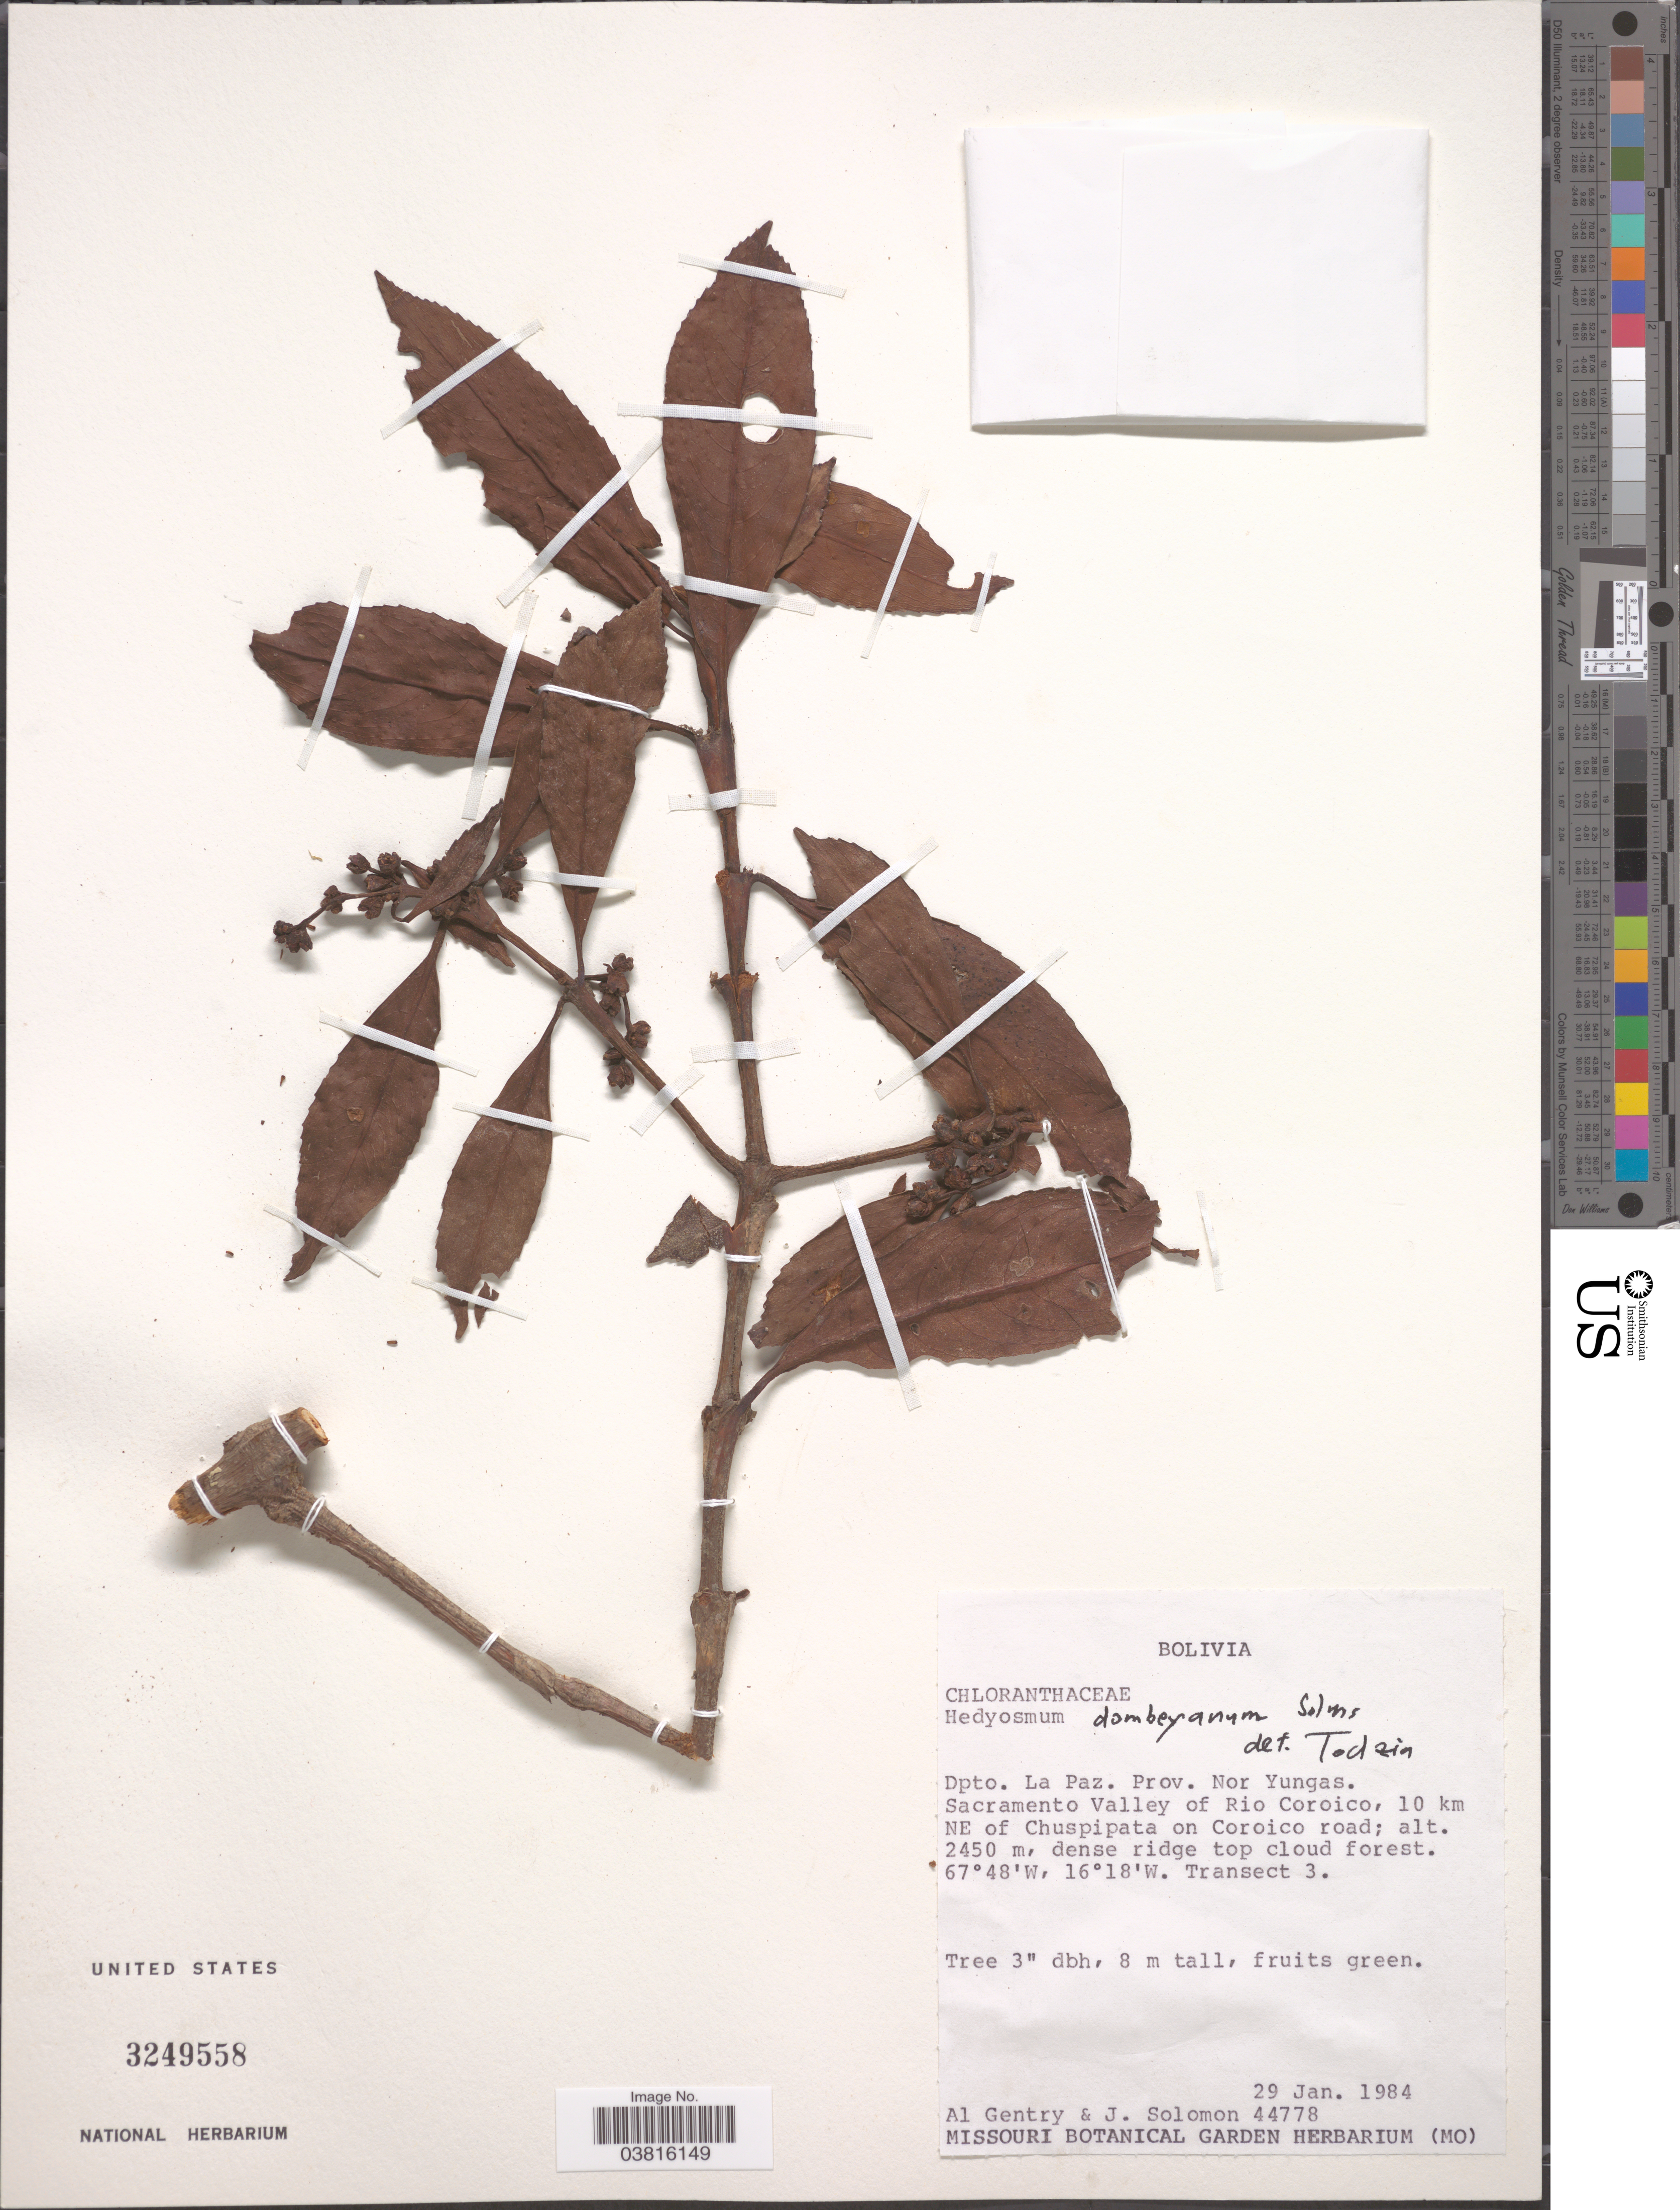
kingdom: Plantae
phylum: Tracheophyta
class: Magnoliopsida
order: Chloranthales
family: Chloranthaceae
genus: Hedyosmum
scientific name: Hedyosmum dombeyanum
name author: Solms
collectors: A. H. Gentry & J. Solomon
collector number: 44778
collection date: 1984-01-29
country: Bolivia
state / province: La Paz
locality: Dpto. La Paz. Prov. Nor Yungas. Sacramento Valley of Rio Coroico, 10 km NE of Chuspipata on Coroico road.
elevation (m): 2450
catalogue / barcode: US 3249558